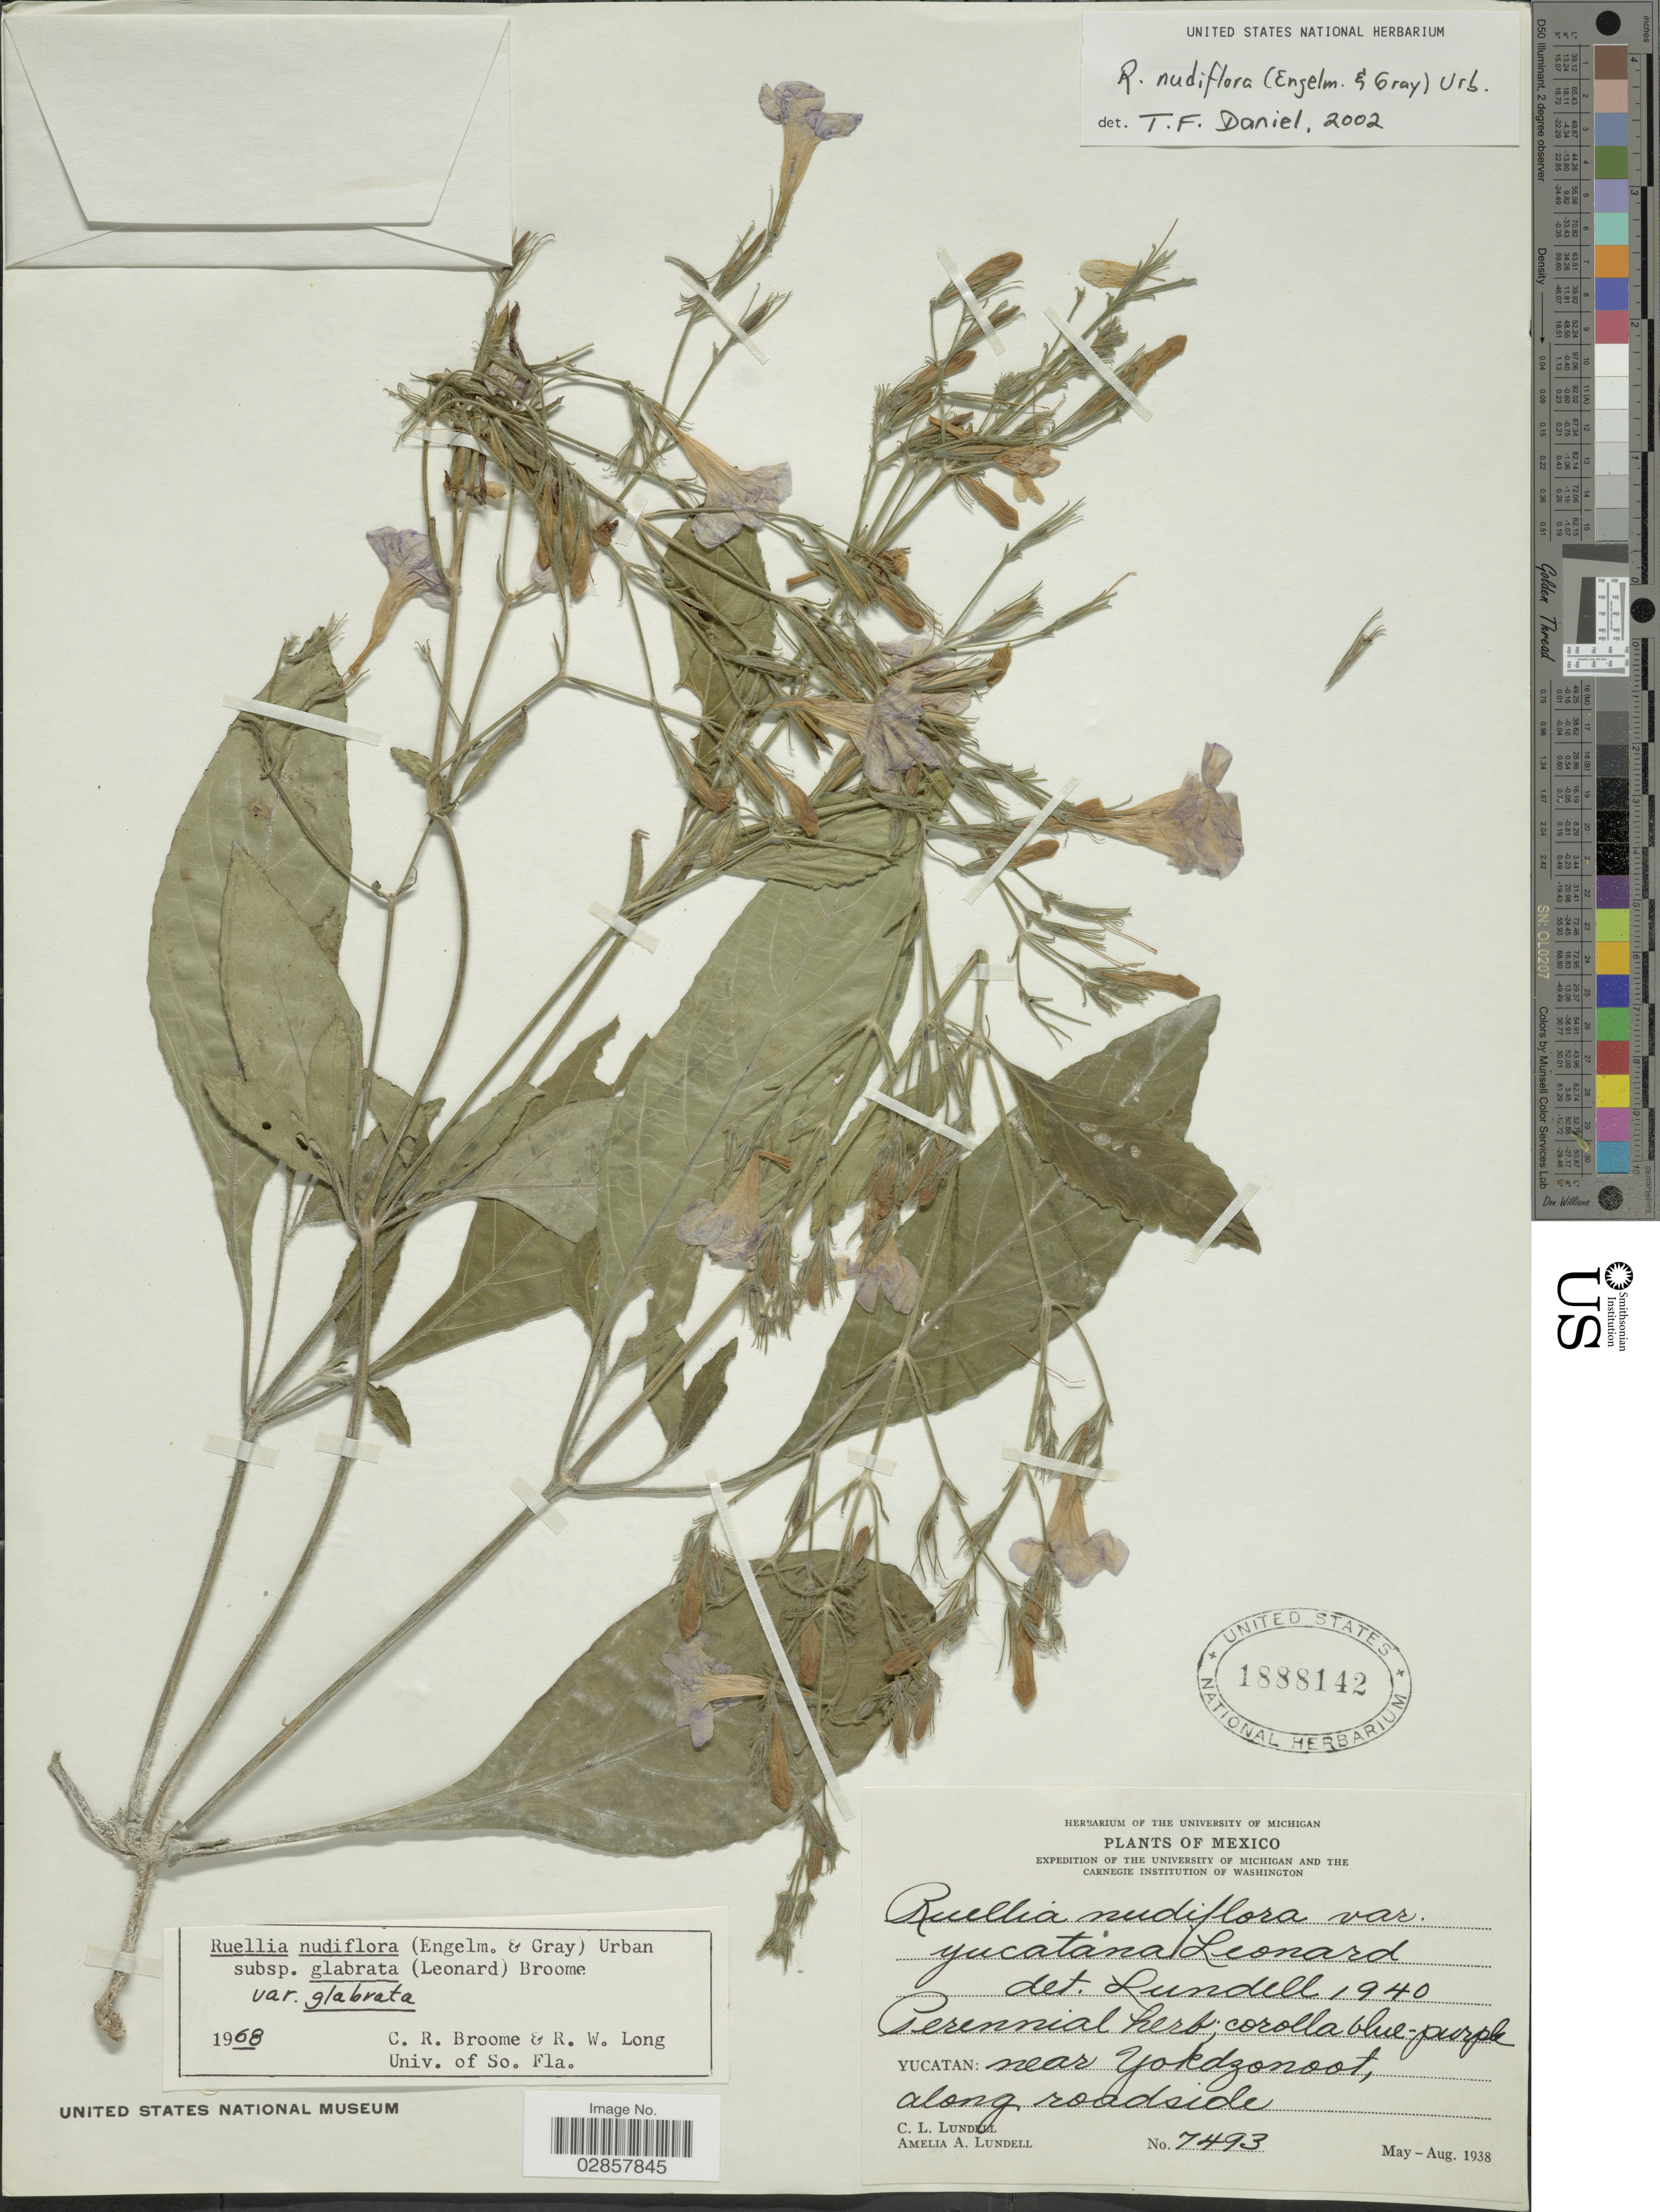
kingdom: Plantae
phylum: Tracheophyta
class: Magnoliopsida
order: Lamiales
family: Acanthaceae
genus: Ruellia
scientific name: Ruellia nudiflora var. yucatana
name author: Leonard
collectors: C. L. Lundell & A. A. Lundell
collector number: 7493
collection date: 1938-05/1938-08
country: Mexico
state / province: Yucatán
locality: Near Yokdzonoot, along roadside.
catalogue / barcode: US 1888142